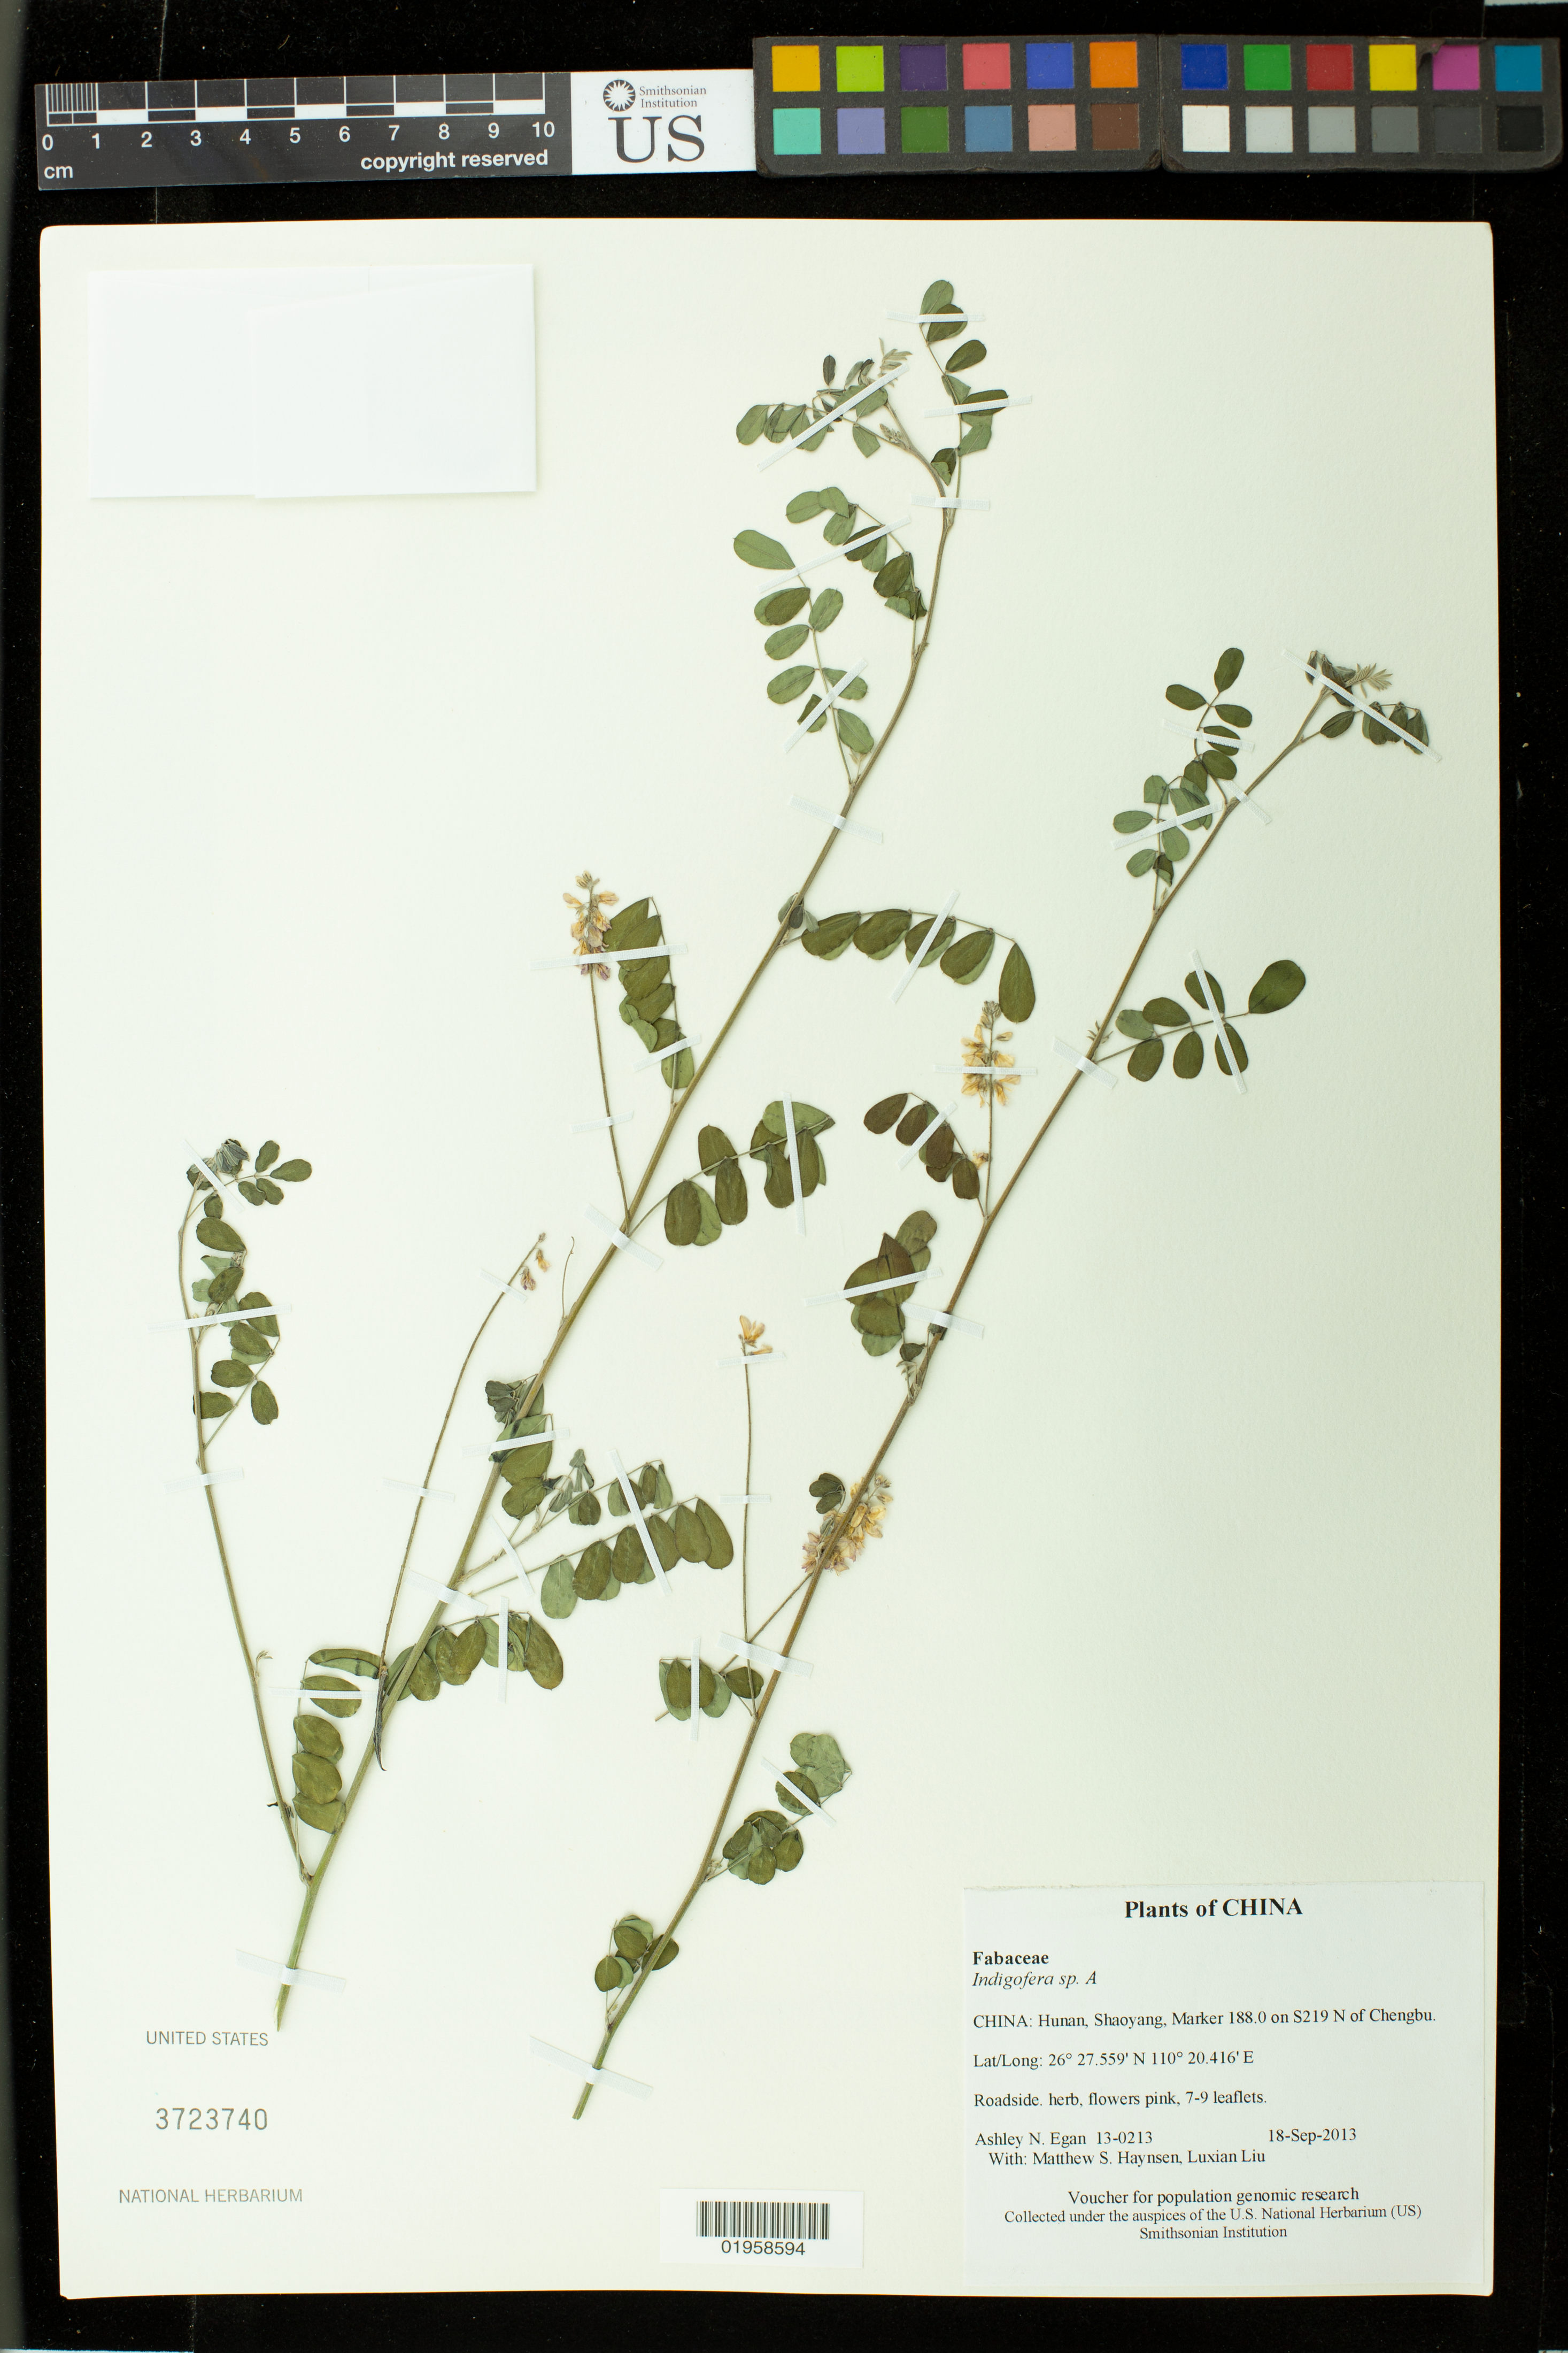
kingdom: Plantae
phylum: Tracheophyta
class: Magnoliopsida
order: Fabales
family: Fabaceae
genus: Indigofera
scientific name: Indigofera sp.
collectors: A. N. Egan, M. Hansen & L. Liu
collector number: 13-0213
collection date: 2013-09-18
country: China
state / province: Hunan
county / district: Shaoyang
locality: Marker 188.0 on S219 N of Chengbu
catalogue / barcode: US 3723740